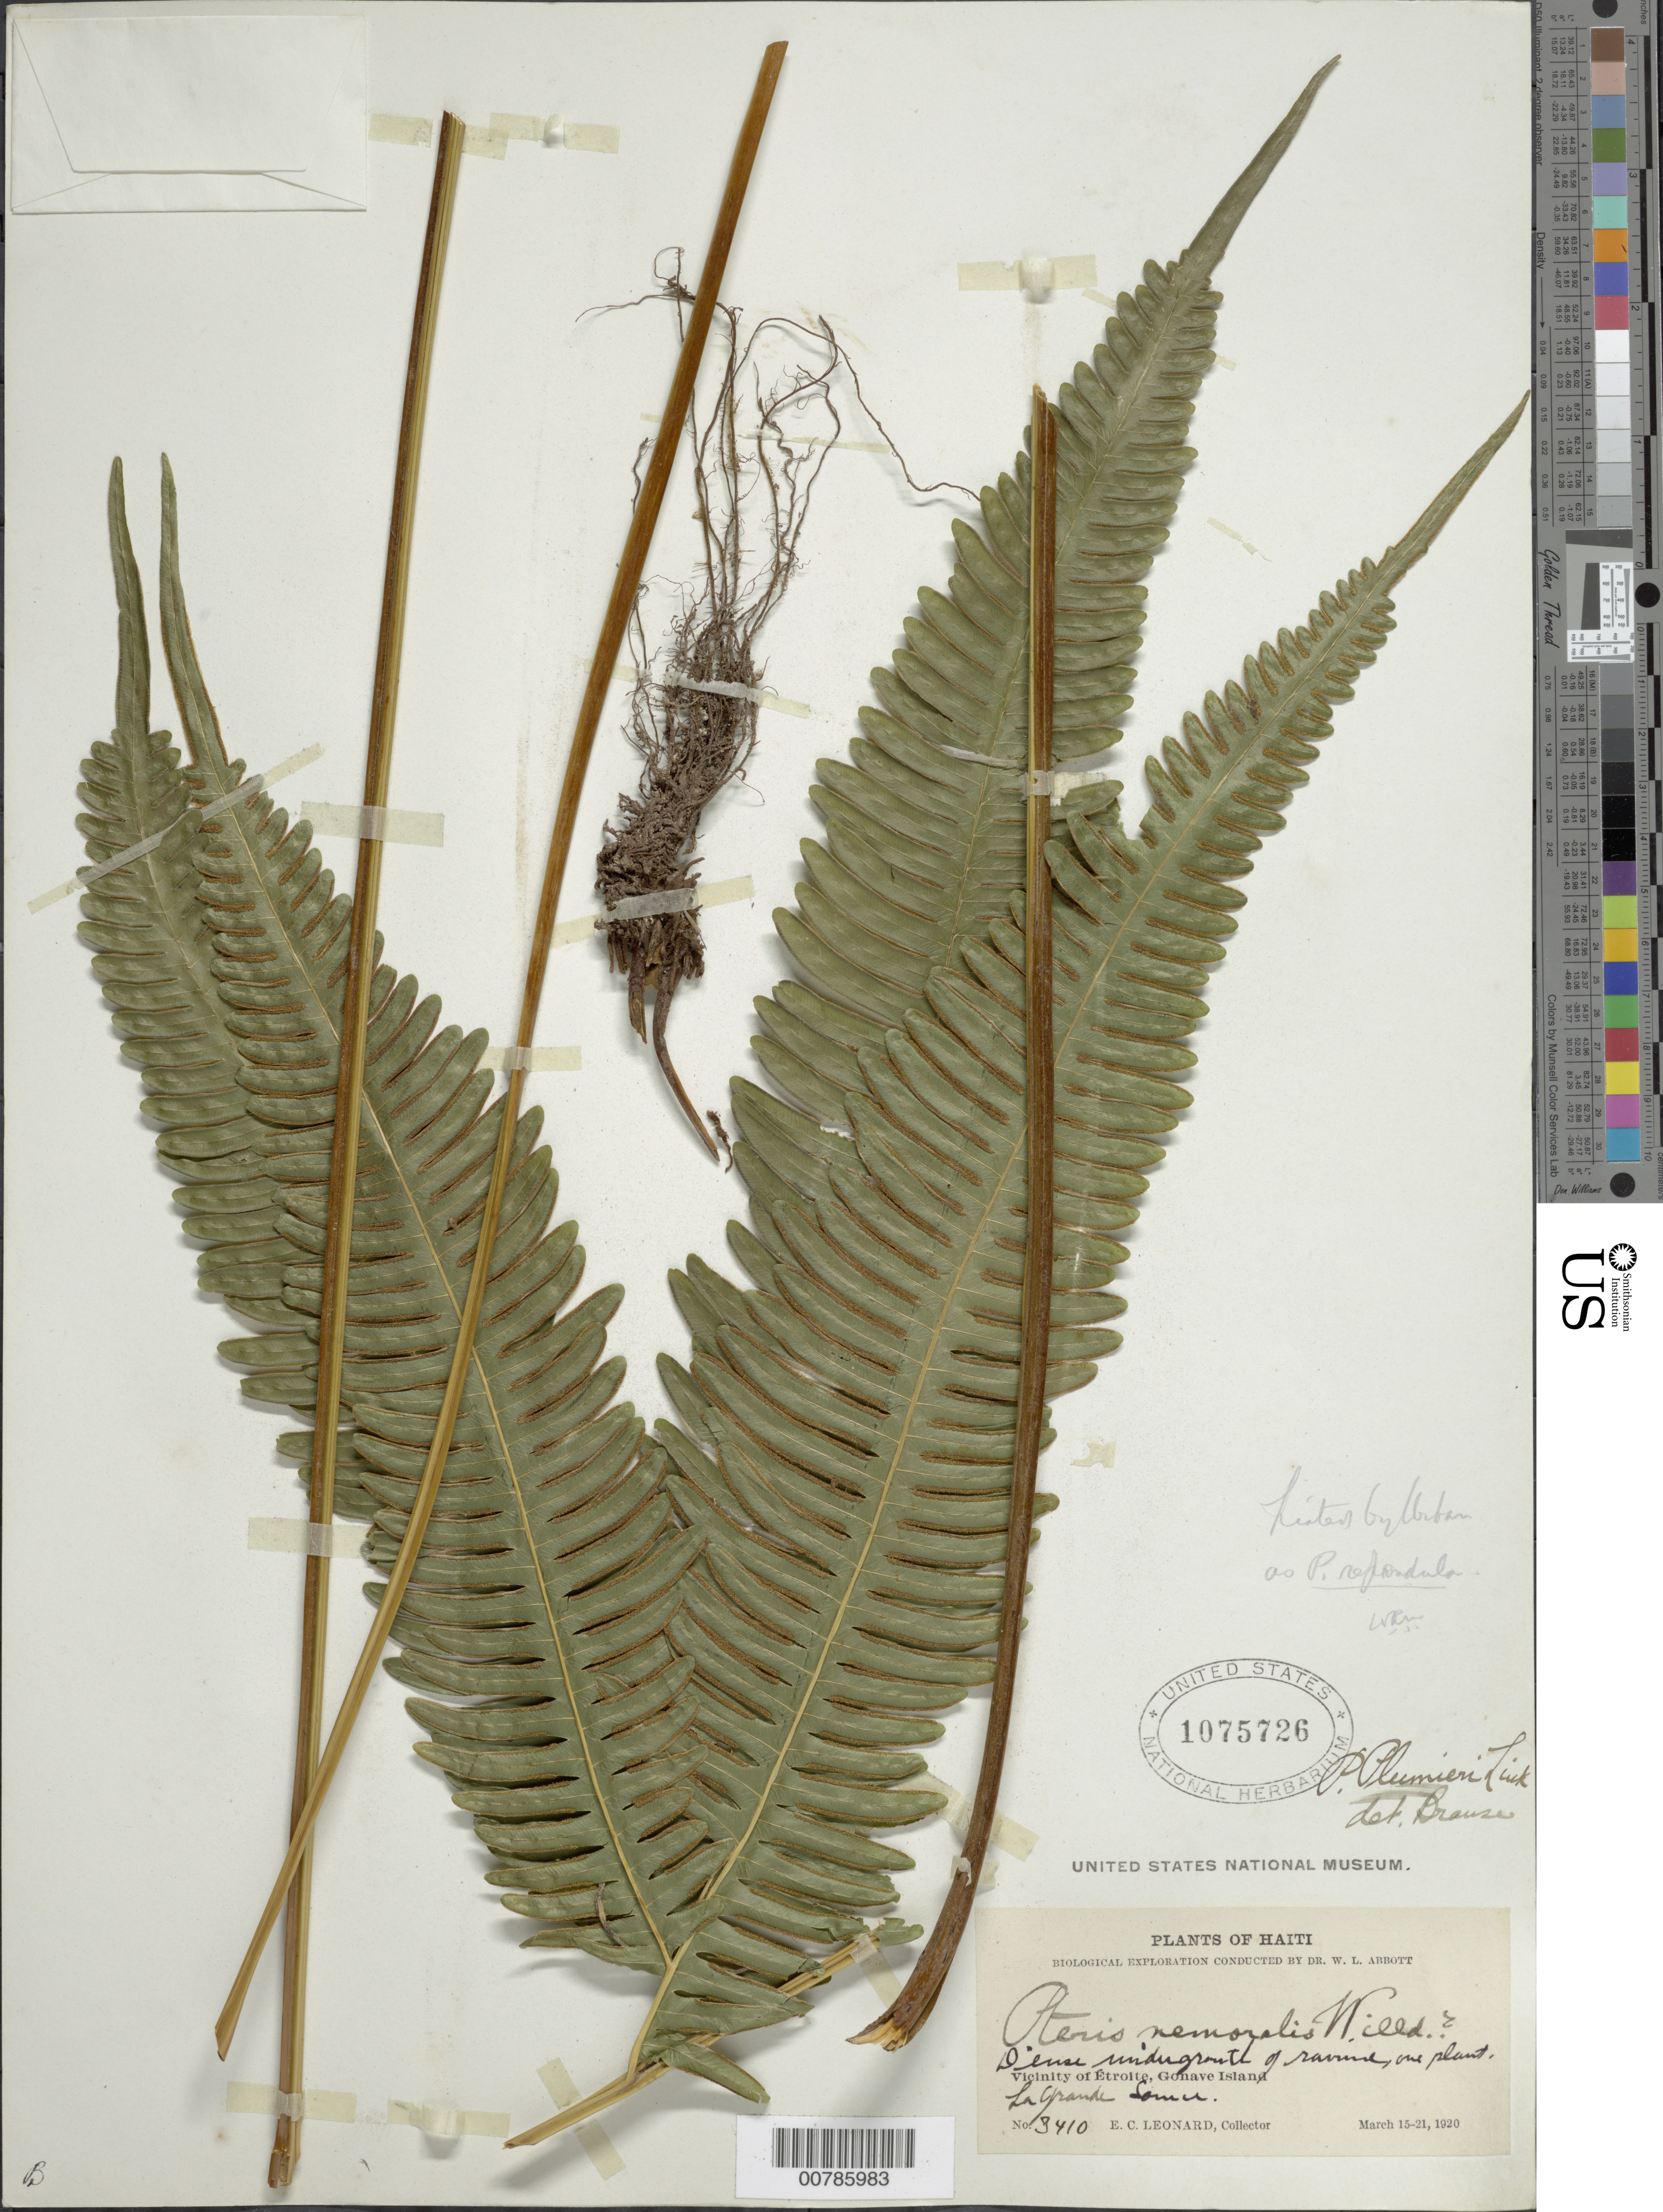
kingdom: Plantae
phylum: Tracheophyta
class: Polypodiopsida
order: Polypodiales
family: Pteridaceae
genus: Pteris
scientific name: Pteris quadriaurita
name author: Retz.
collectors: E. C. Leonard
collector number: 3410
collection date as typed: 15 Mar 1920 21 Mar 1920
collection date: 1920-03-15/1920-03-21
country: Haiti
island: Hispaniola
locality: Gonave Island, vicinity of Étroite, La Grande Source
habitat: Dense undergrowth of ravine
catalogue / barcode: US 1075726